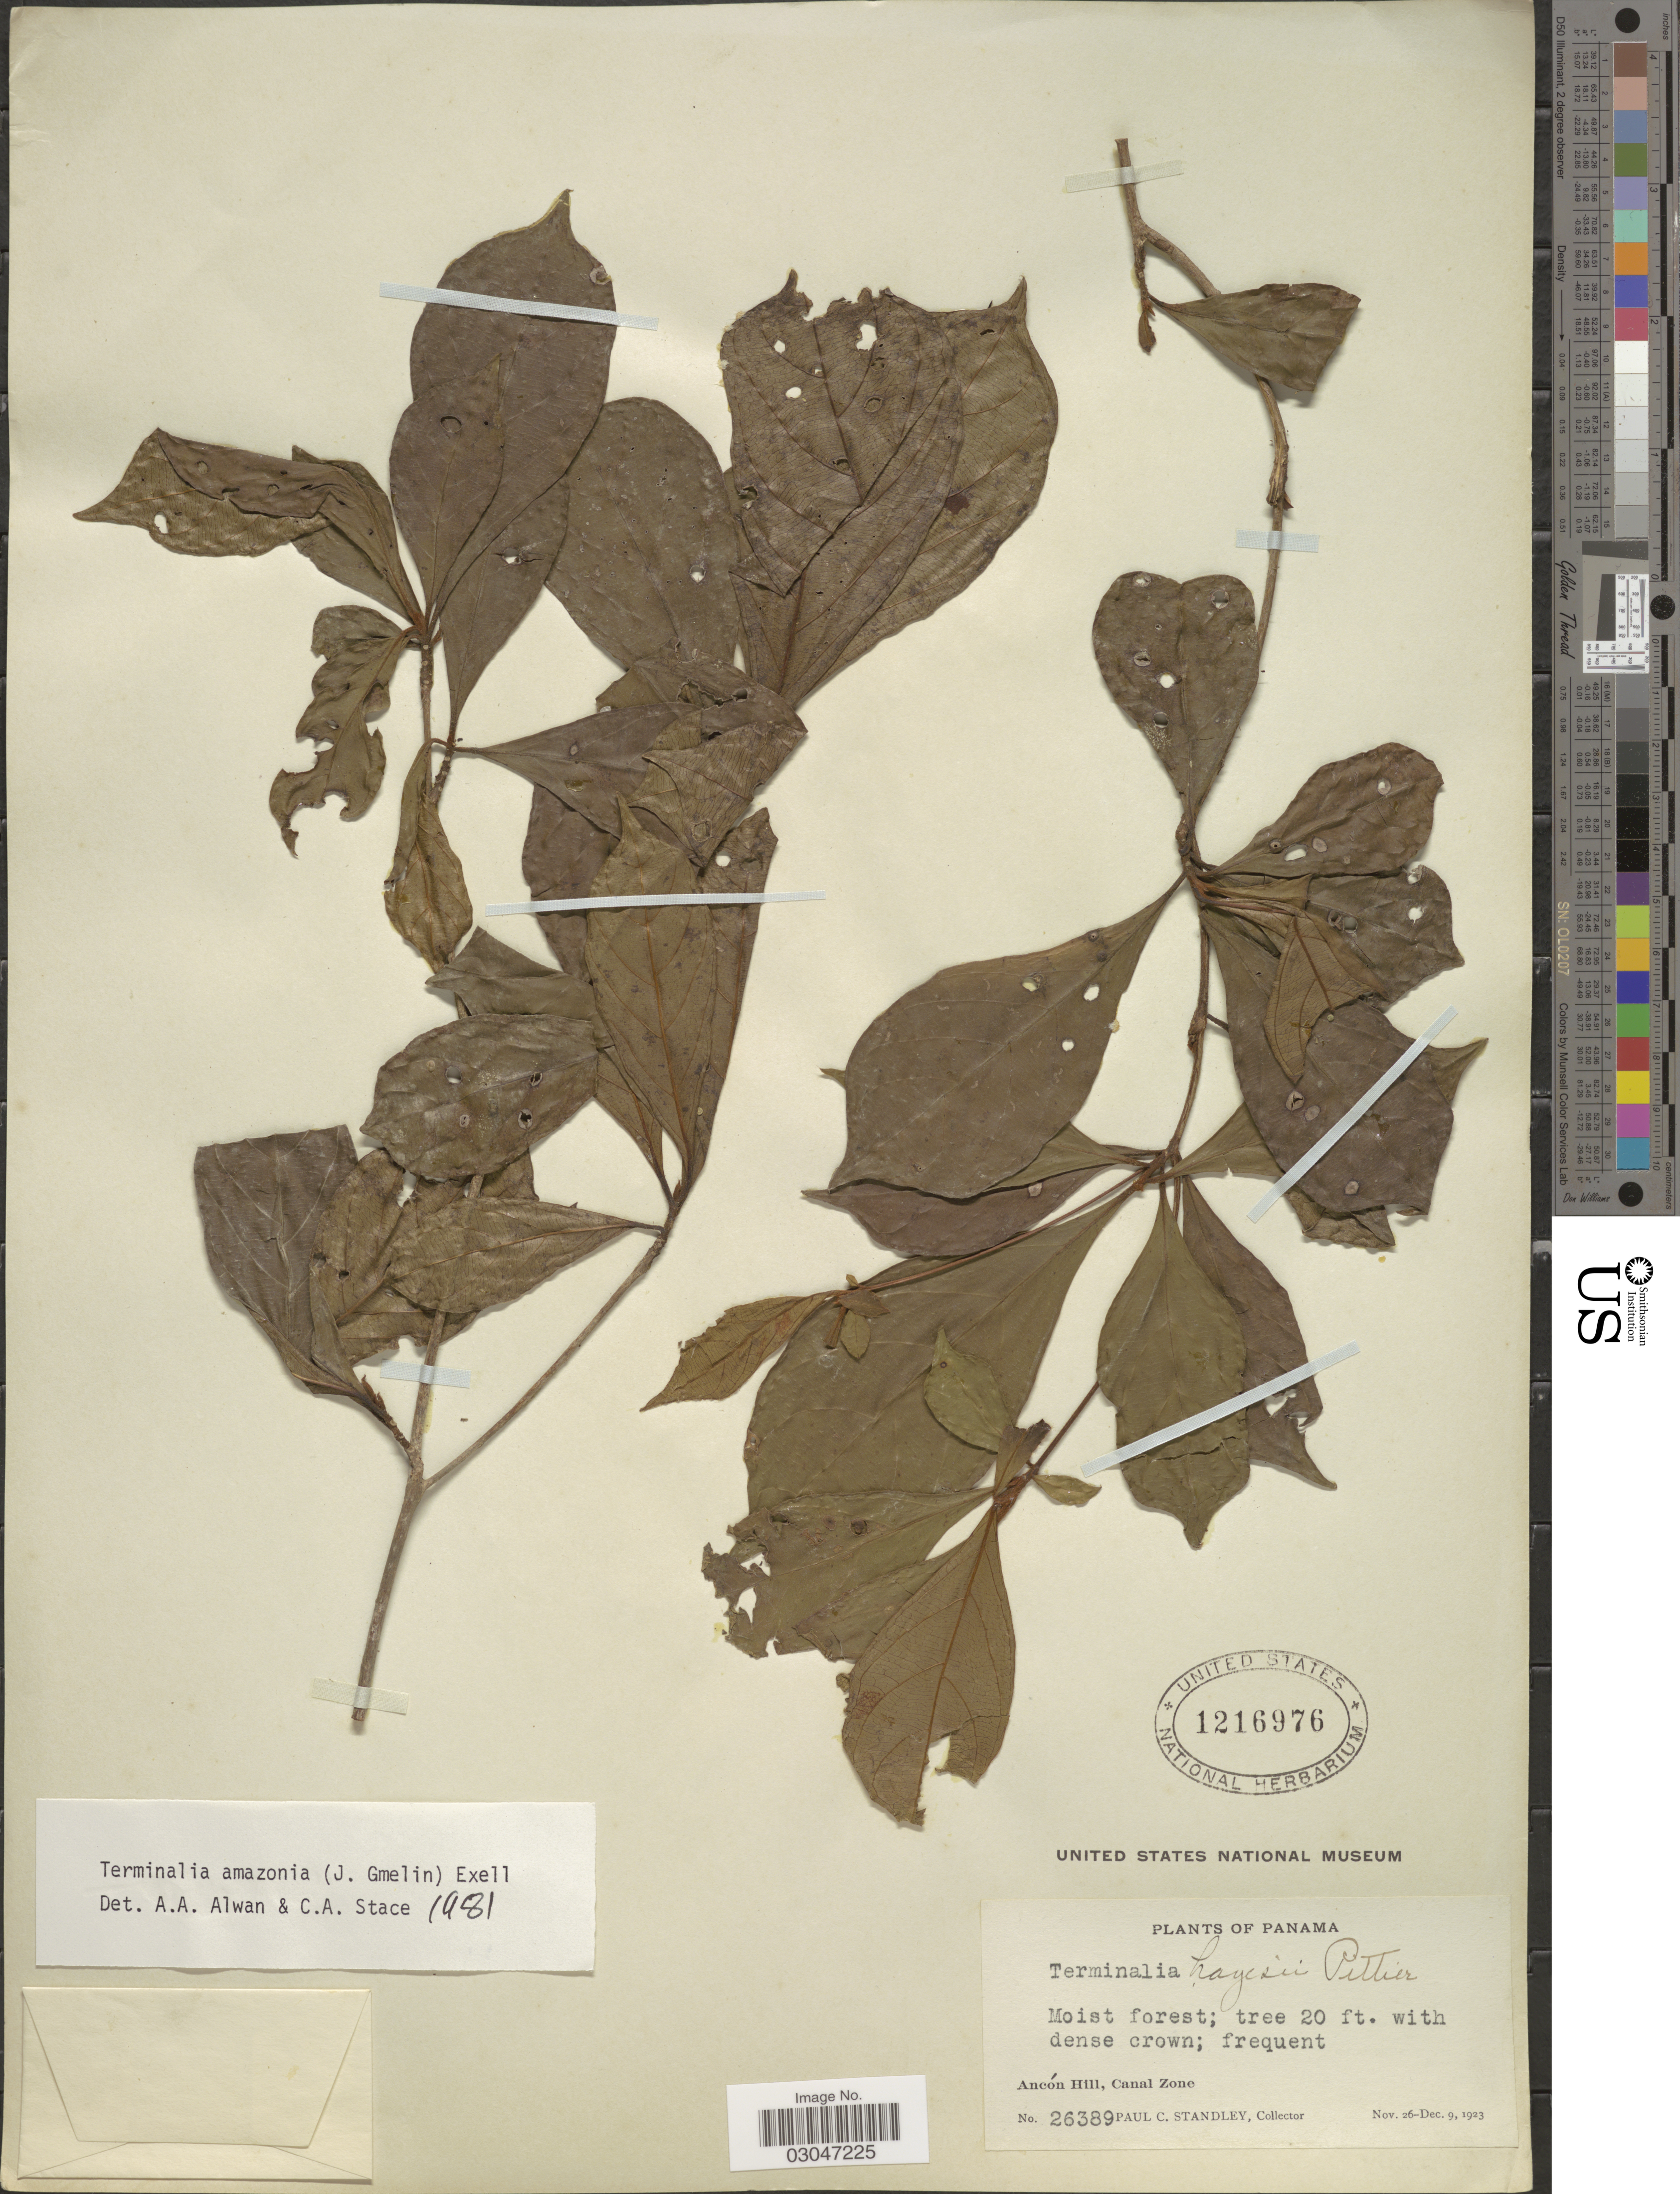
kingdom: Plantae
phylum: Tracheophyta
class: Magnoliopsida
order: Myrtales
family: Combretaceae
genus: Terminalia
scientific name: Terminalia amazonia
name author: (J.F. Gmel.) Exell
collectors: P. C. Standley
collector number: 26389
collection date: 1923-11-26/1923-12-09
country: Panama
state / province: Colón / Panamá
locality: Ancón Hill, Canal Zone.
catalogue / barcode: US 1216976